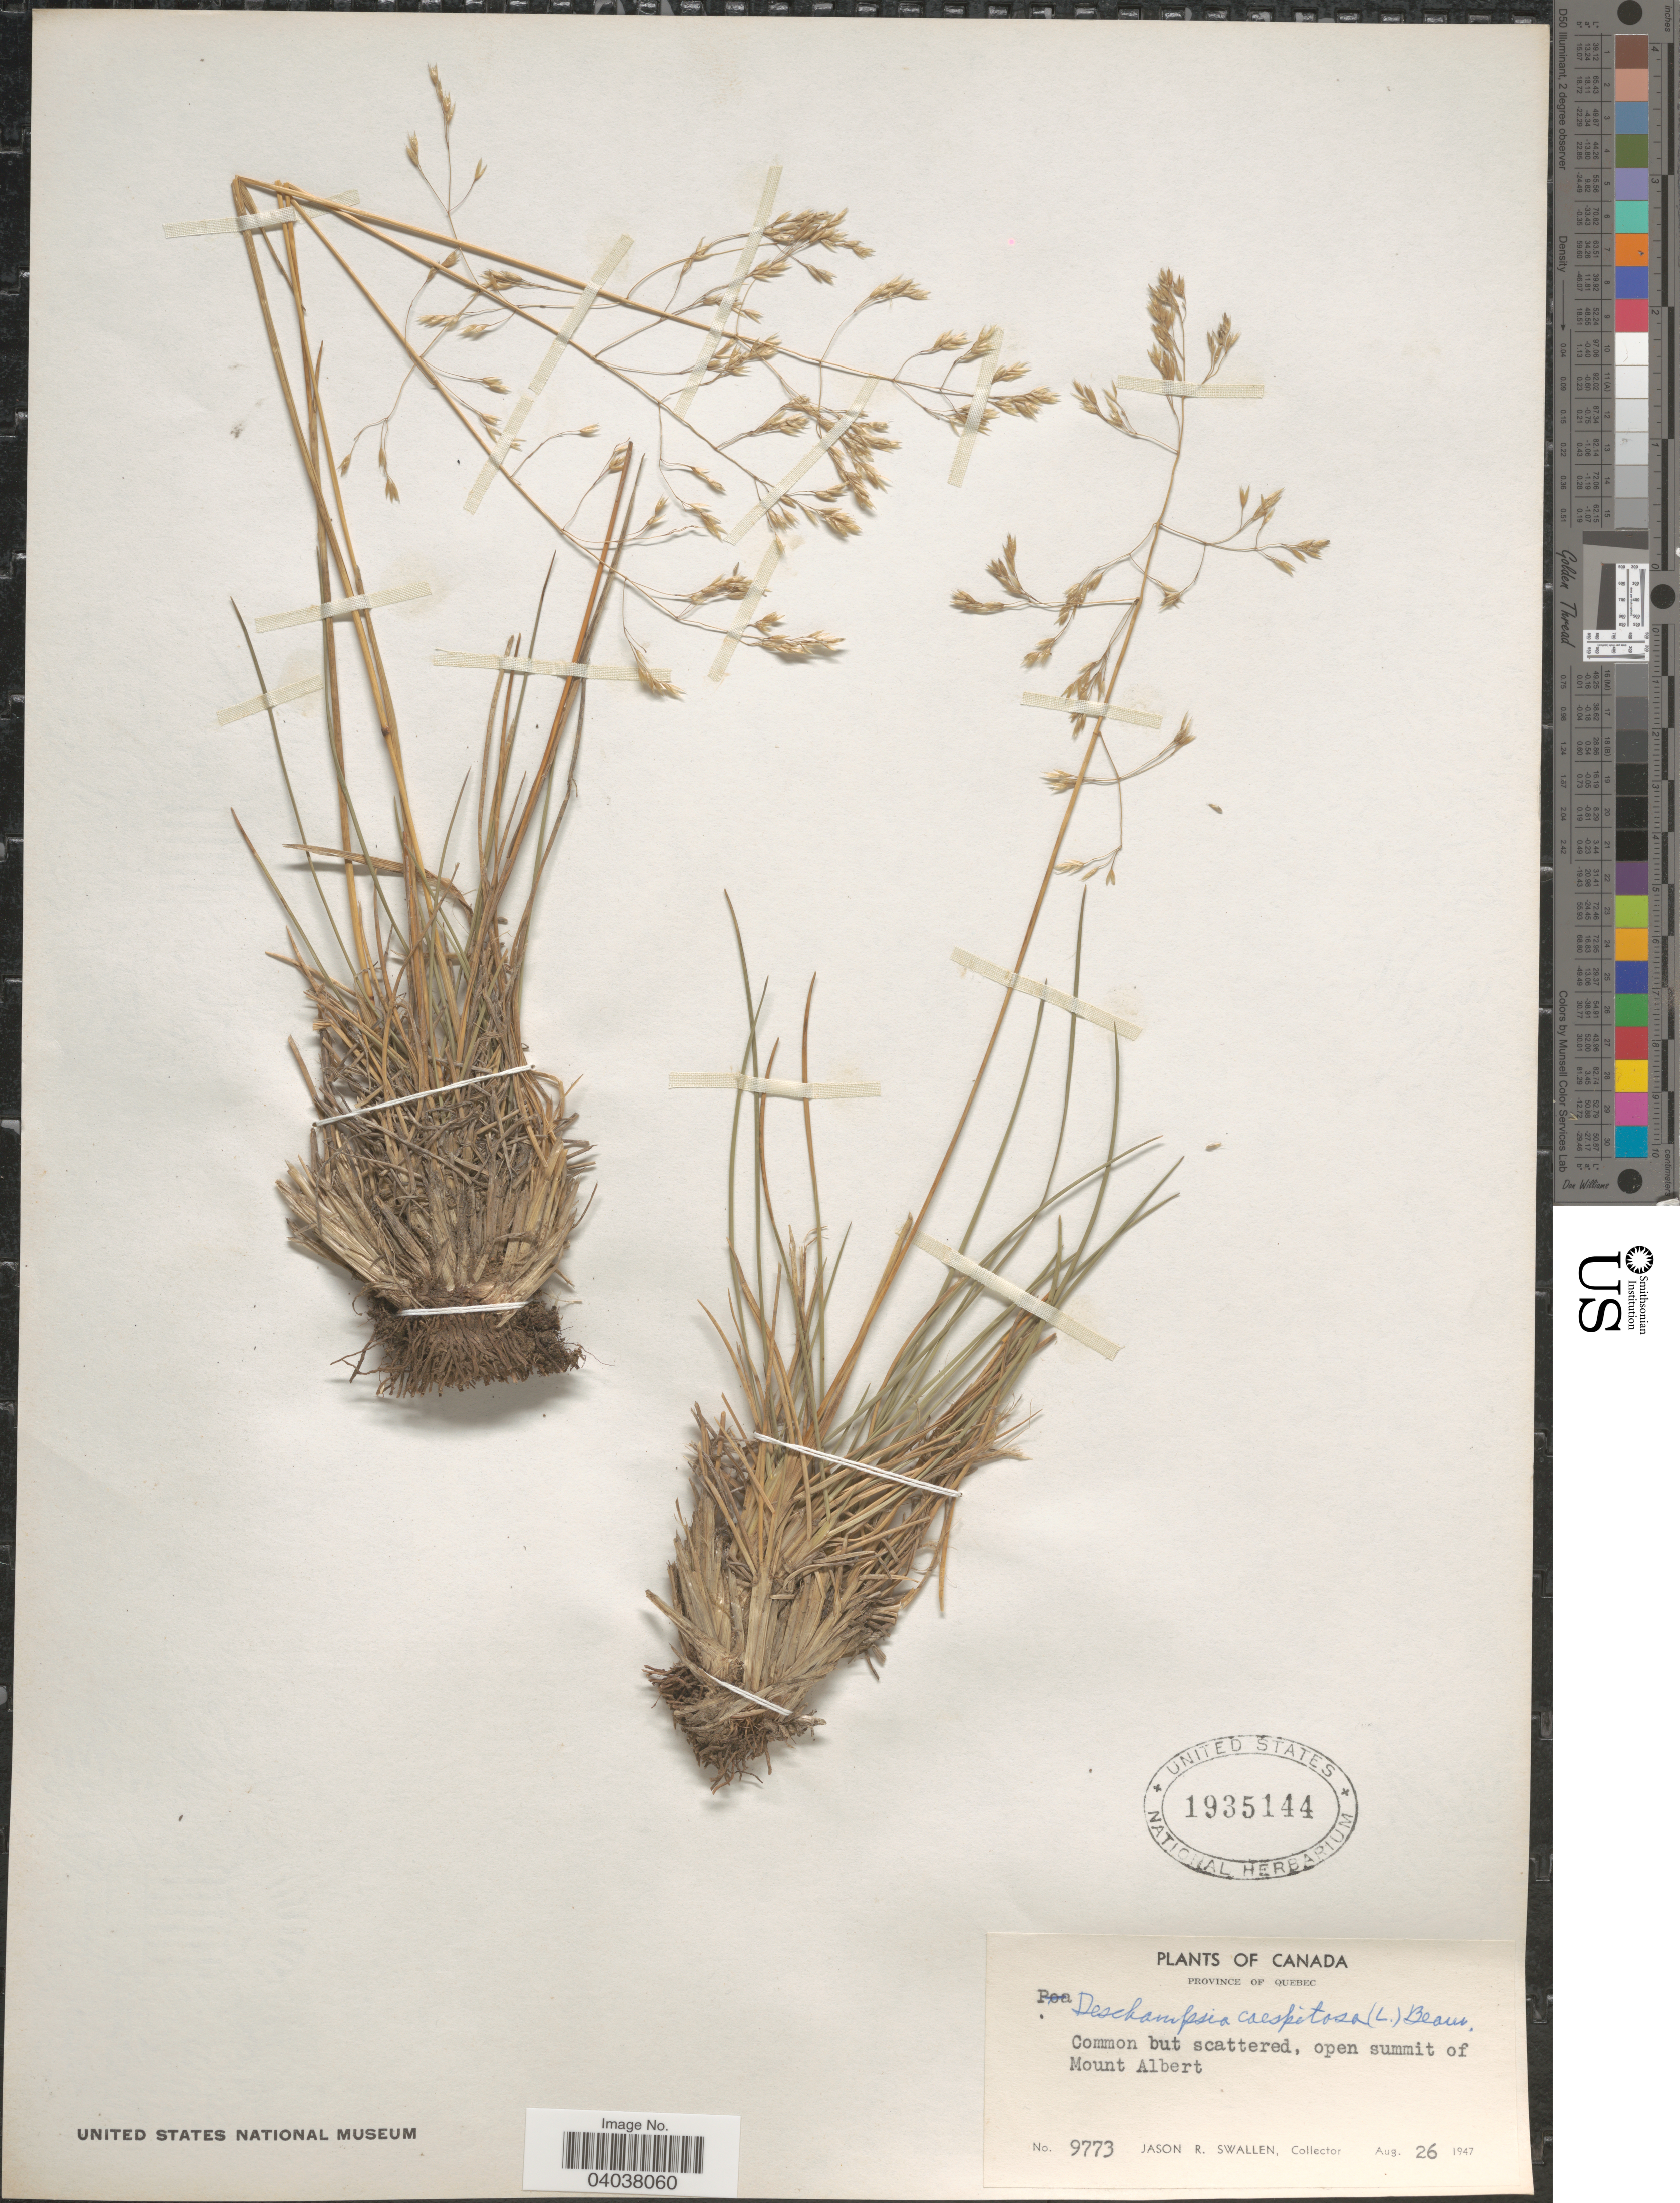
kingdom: Plantae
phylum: Tracheophyta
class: Liliopsida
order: Poales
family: Poaceae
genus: Deschampsia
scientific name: Deschampsia cespitosa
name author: (L.) P. Beauv.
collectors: J. R. Swallen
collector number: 9773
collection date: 1947-08-26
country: Canada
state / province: Quebec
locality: Open summit of Mount Albert.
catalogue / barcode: US 1935144